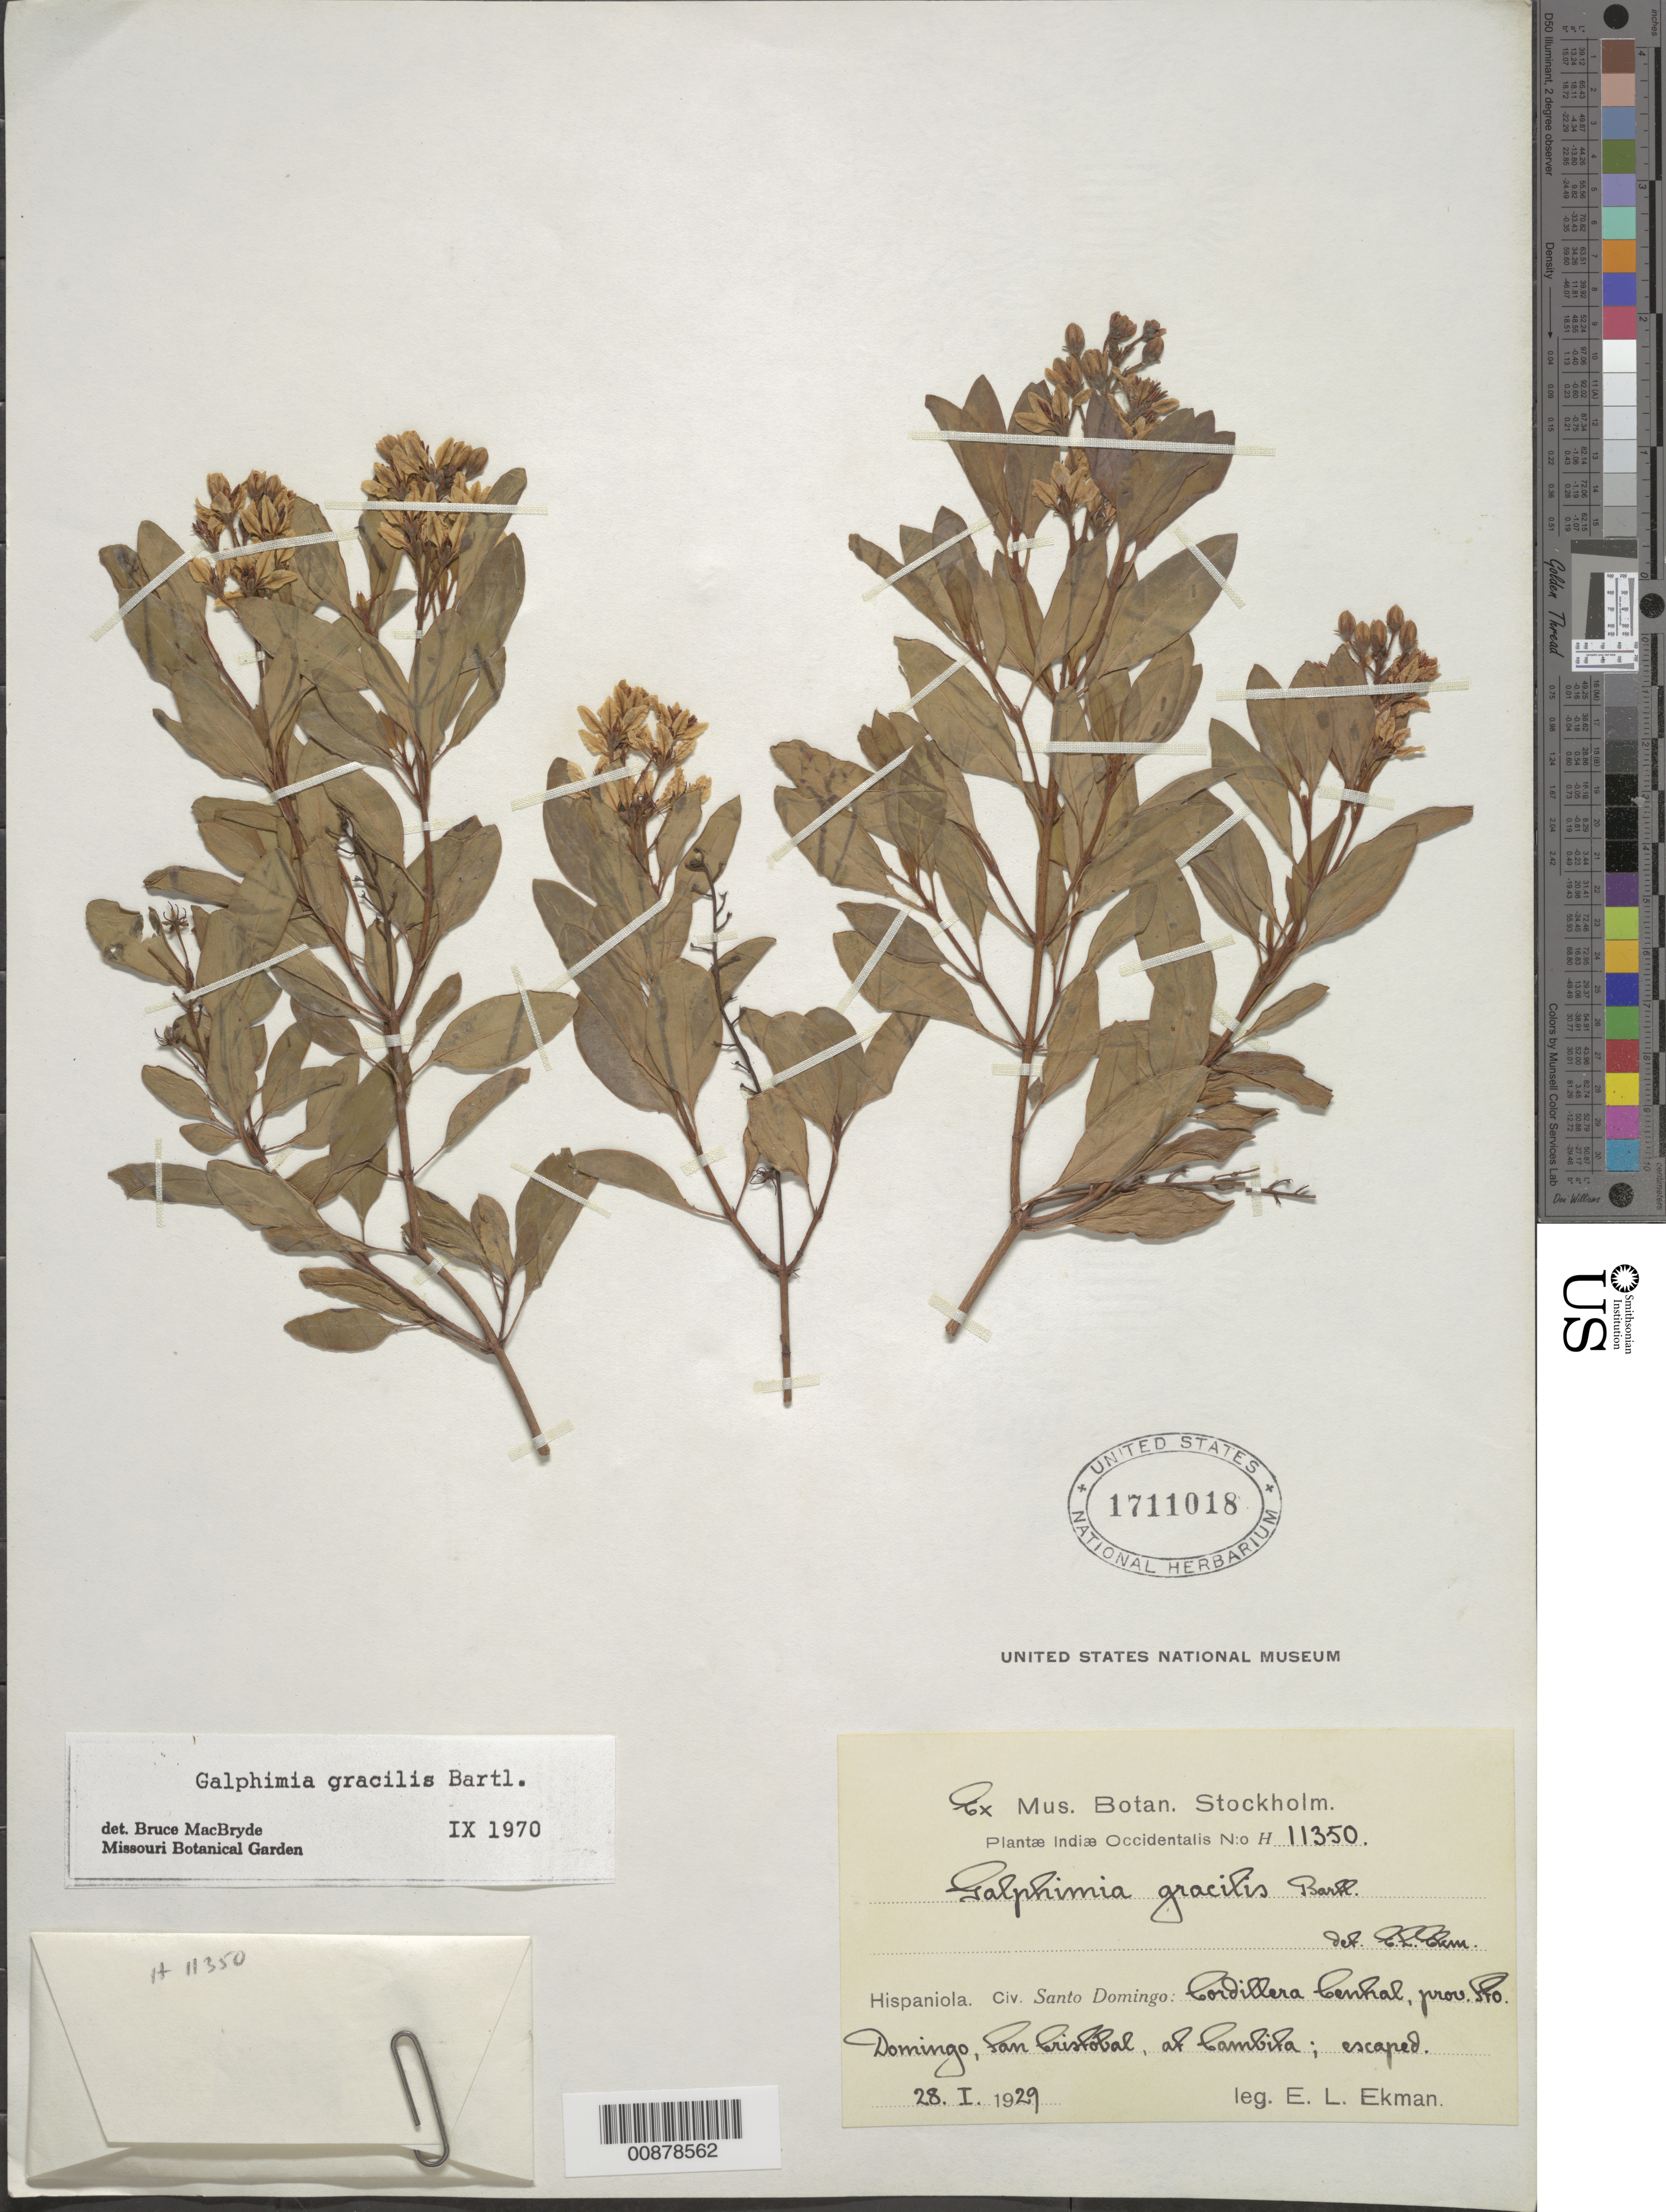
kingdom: Plantae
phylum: Tracheophyta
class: Magnoliopsida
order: Malpighiales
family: Malpighiaceae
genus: Galphimia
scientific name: Galphimia gracilis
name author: Bartl.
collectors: E. L. Ekman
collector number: H11350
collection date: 1929-01-28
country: Dominican Republic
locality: Indiæ Occidentalis. Hispaniola. Civ. Santo Domingo: Cordillera Cenhal, prov. Sto. Domingo, San Cristobal, at Cambita.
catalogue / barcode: US 1711018